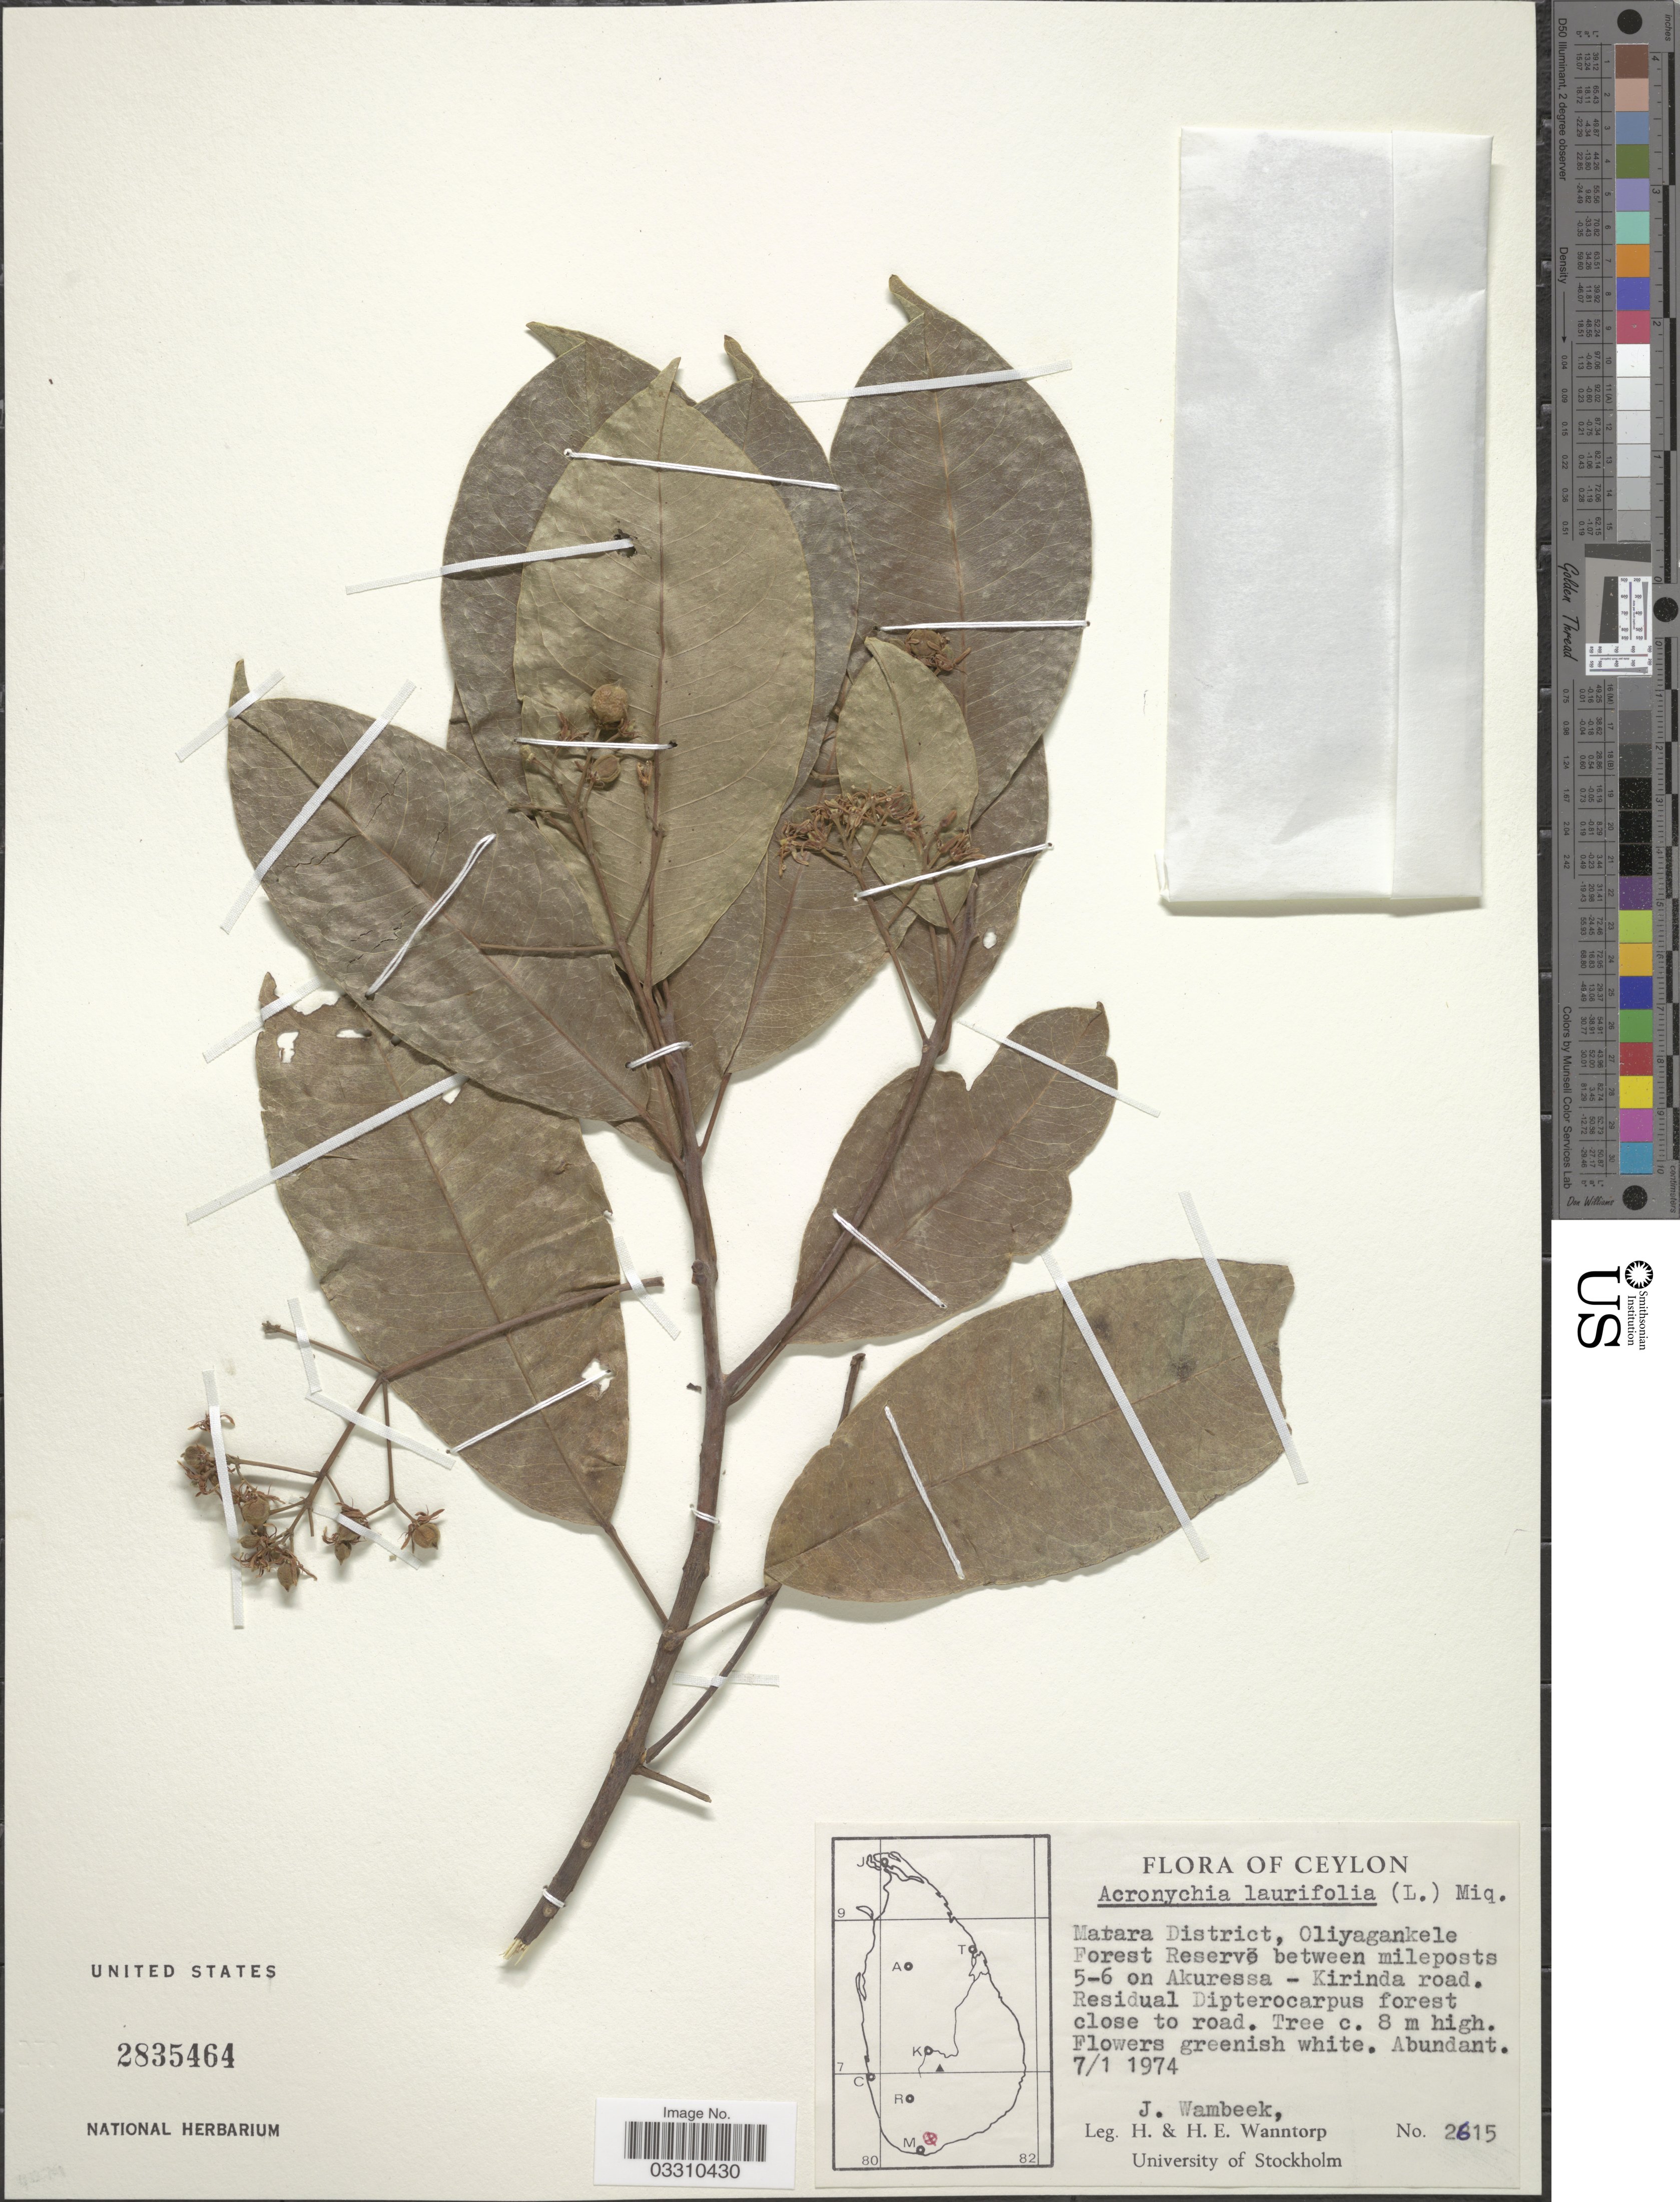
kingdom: Plantae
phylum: Tracheophyta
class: Magnoliopsida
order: Sapindales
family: Rutaceae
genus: Acronychia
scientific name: Acronychia pedunculata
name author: (L.) Miq.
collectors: J. Wambeek, H. Wanntorp & H. Wanntorp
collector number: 2615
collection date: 1974-01-07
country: Sri Lanka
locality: Ceylon, Matara District, Oliyagankele Forest Reserve between mileposts 5-6 on Akuressa - Kirinda road.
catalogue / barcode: US 2835464